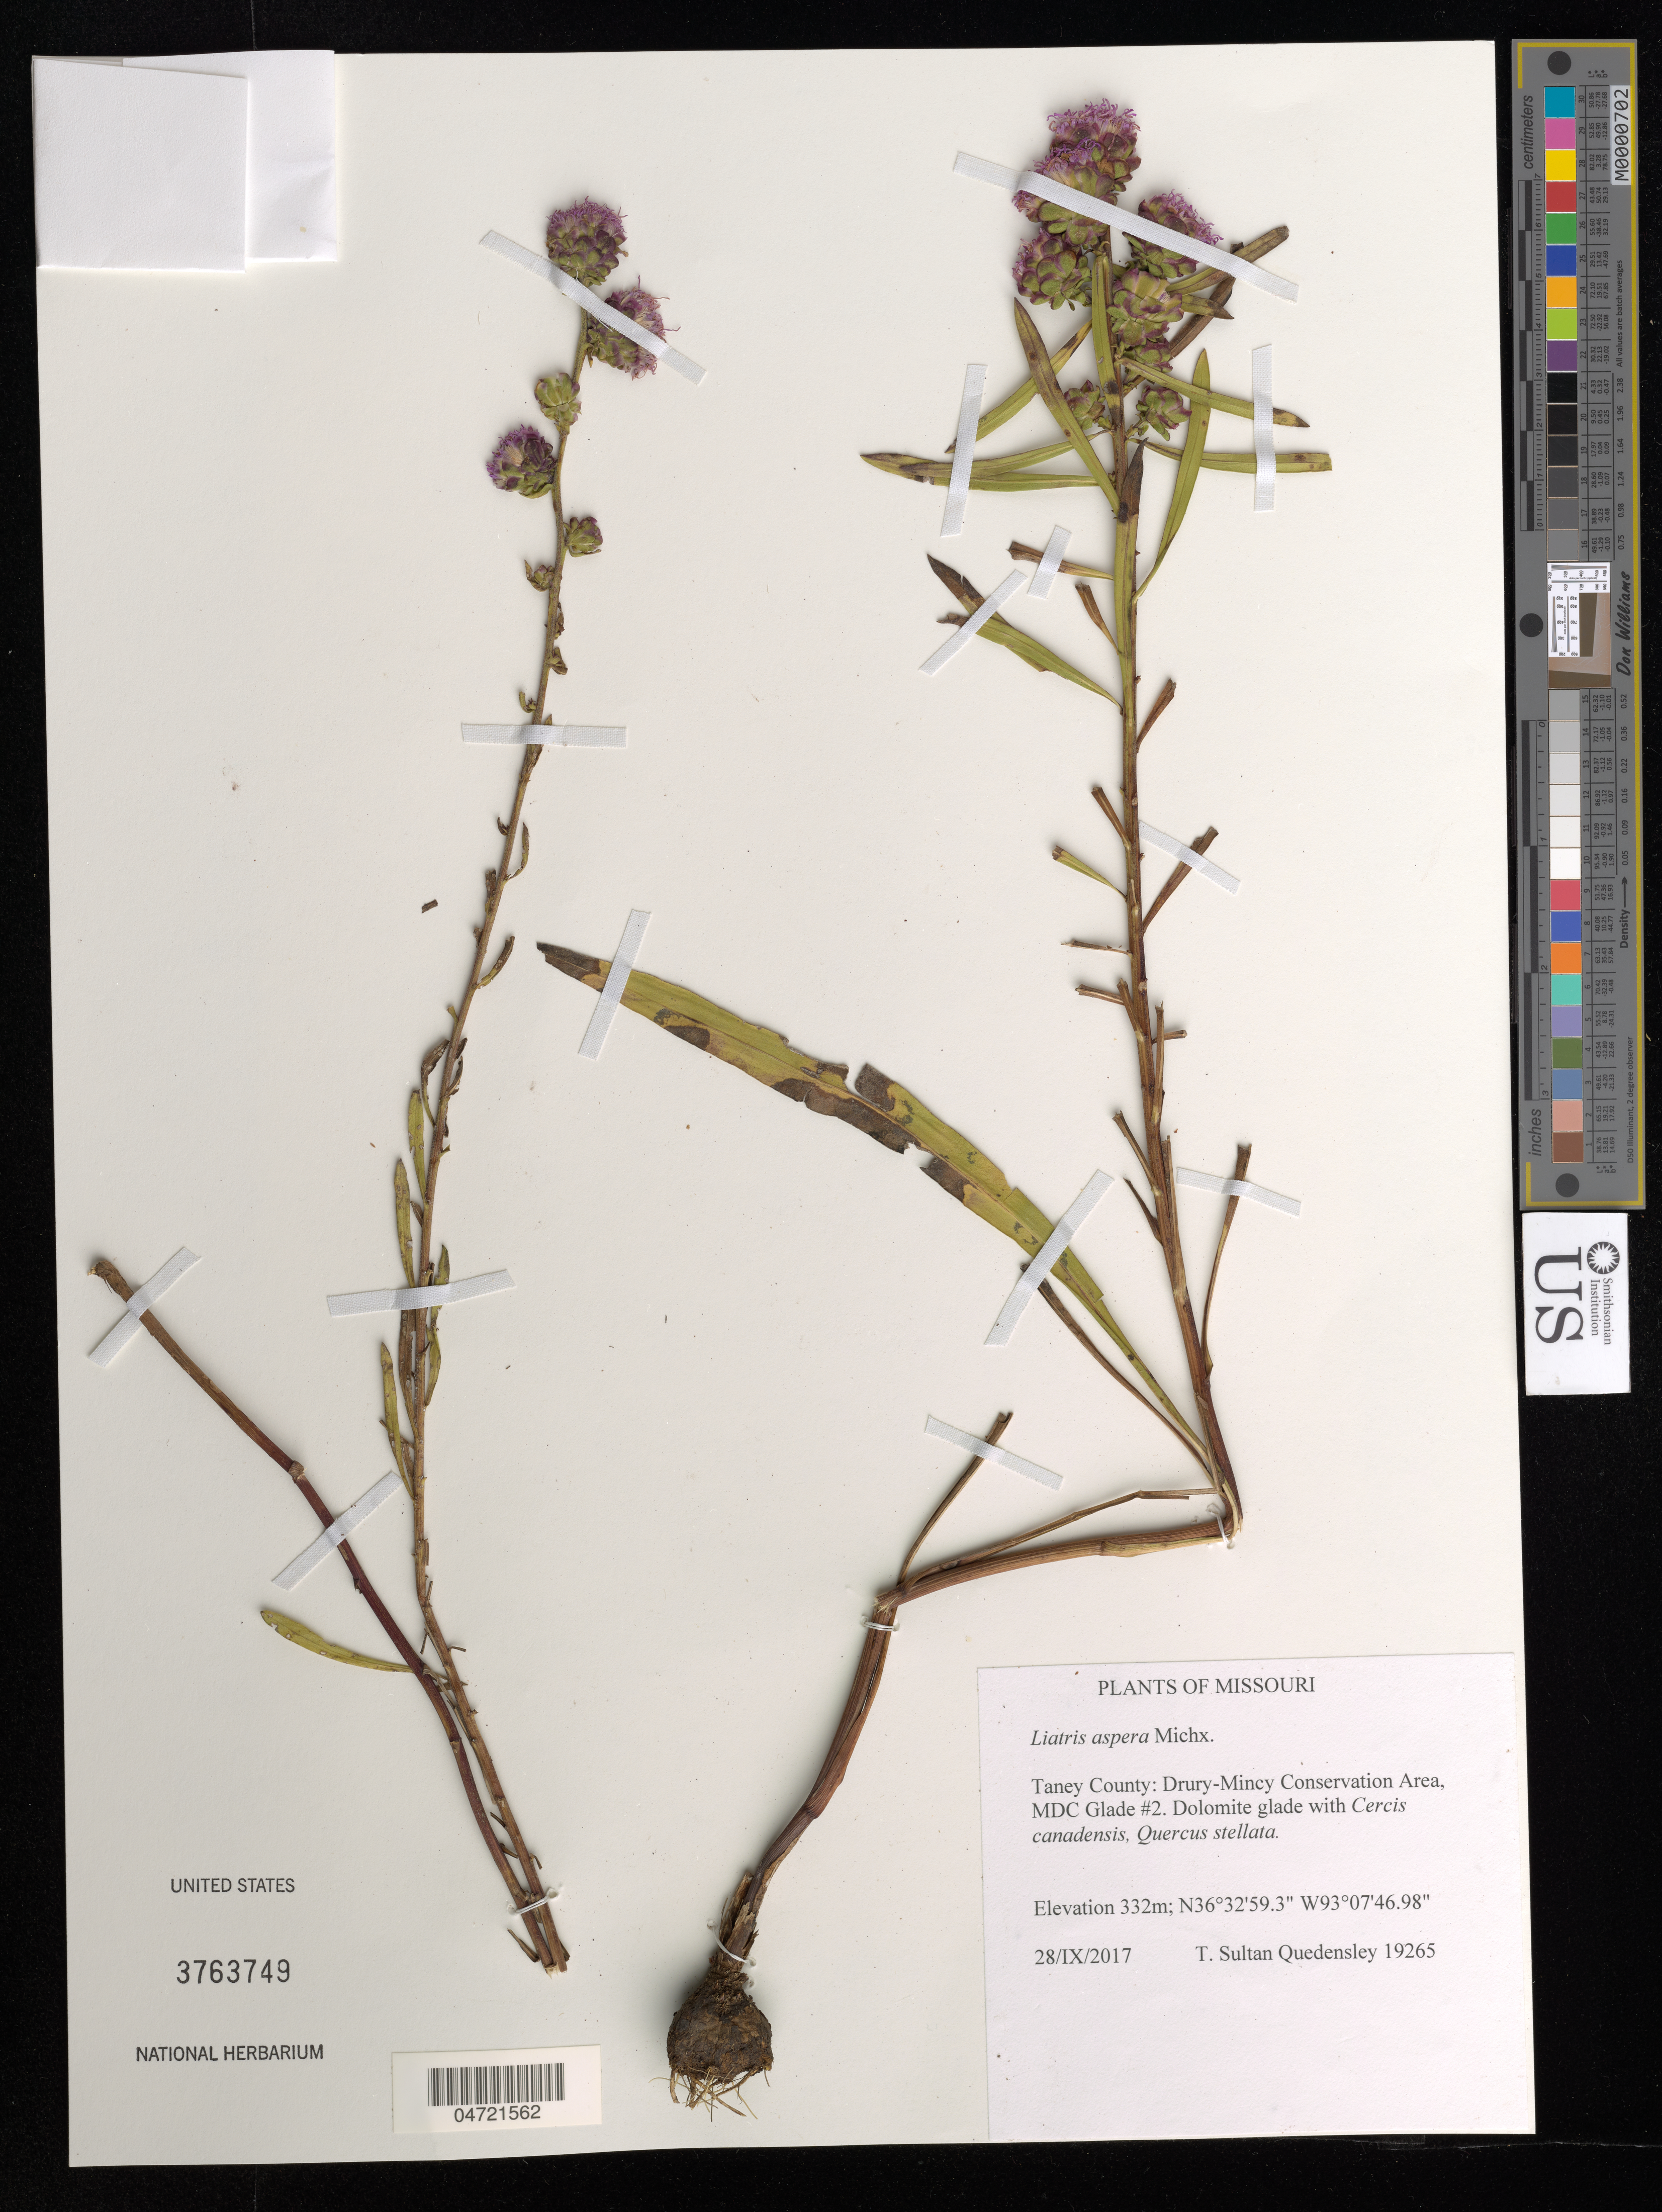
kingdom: Plantae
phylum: Tracheophyta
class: Magnoliopsida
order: Asterales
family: Asteraceae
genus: Liatris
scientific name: Liatris aspera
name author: Michx.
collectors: T. S. Quedensley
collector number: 19265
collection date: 2017-09-28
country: United States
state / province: Missouri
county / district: Taney County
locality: Drury-Mincy Conservation Area, MDC Glade #2.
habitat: Dolomite glade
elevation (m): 332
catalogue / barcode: US 3763749